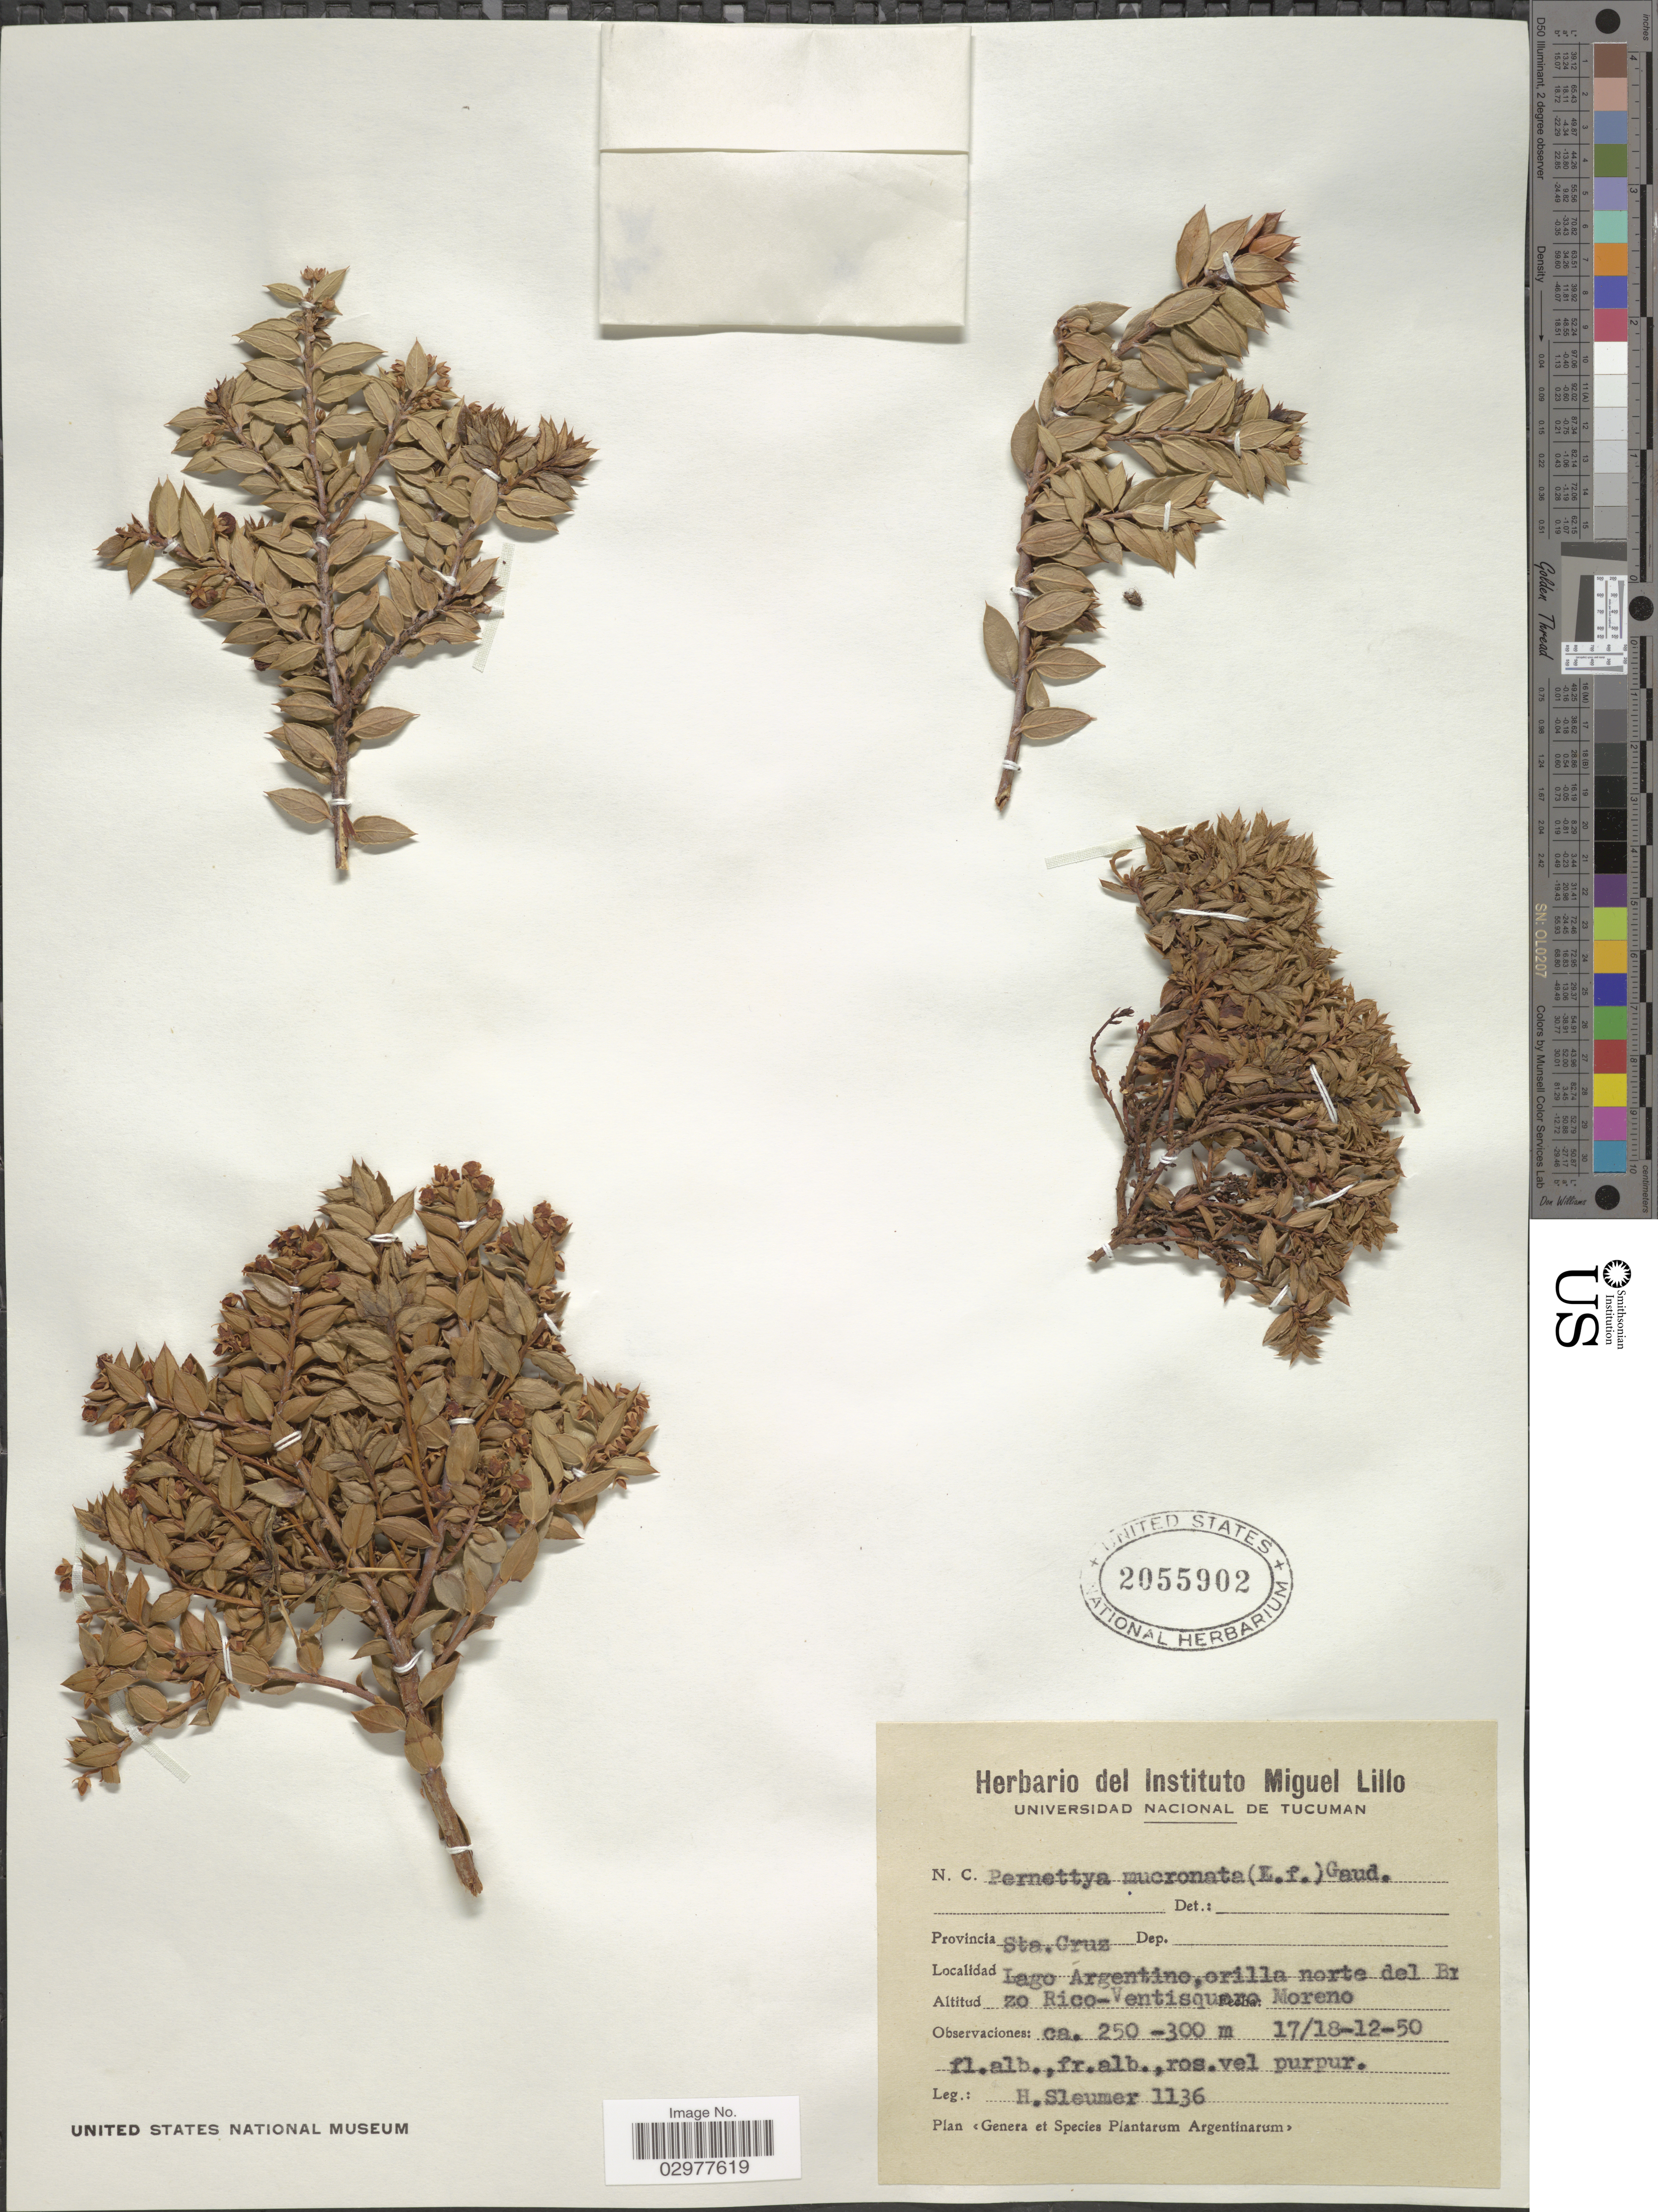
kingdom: Plantae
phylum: Tracheophyta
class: Magnoliopsida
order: Ericales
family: Ericaceae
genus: Pernettya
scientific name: Pernettya mucronata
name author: (L. f.) Gaudich. ex A. Spreng.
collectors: H. O. Sleumer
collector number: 1136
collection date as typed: Transcribed d/m/y: 17/12/50 to 18/12/50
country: Argentina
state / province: Santa Cruz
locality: Provincia Sta. Cruz, Lago Argentino, orilla norte del Brazo Rico-Ventisquare Moreno.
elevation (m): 250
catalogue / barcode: US 2055902